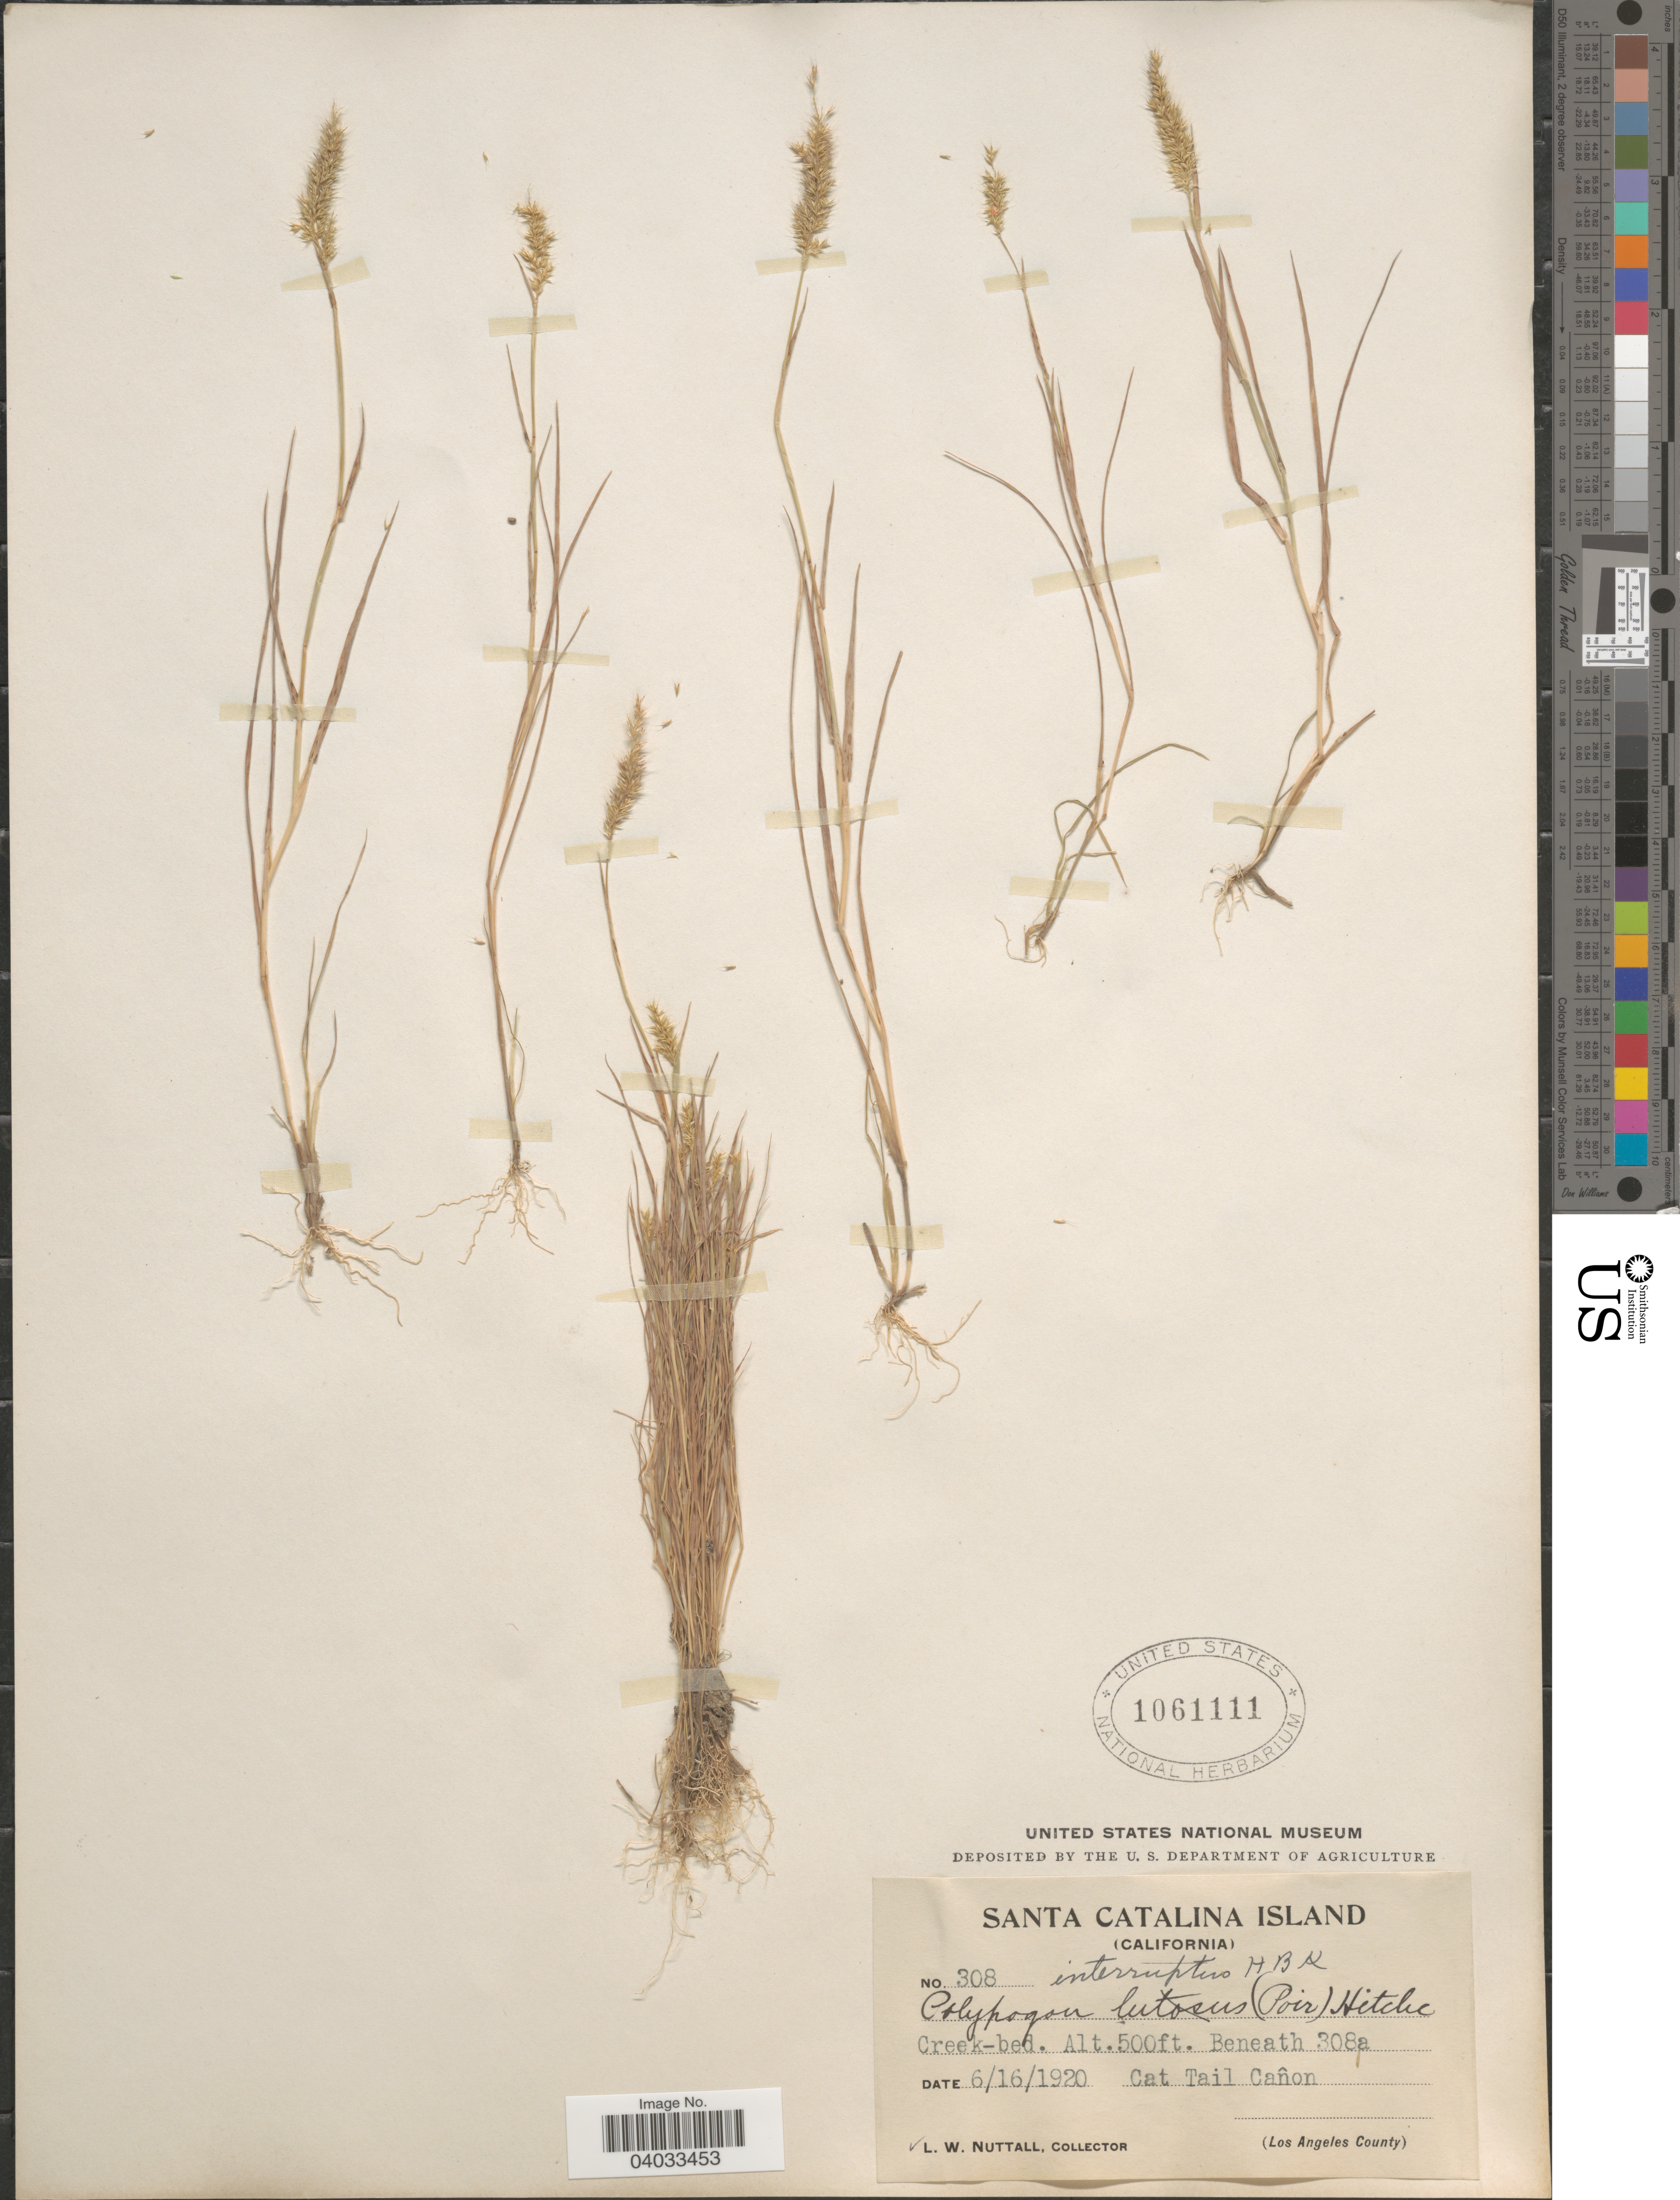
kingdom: Plantae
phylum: Tracheophyta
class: Liliopsida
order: Poales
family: Poaceae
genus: Polypogon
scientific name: Polypogon interruptus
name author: Kunth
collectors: L. W. Nuttall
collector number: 308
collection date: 1920-06-16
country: United States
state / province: California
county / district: Los Angeles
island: Santa Catalina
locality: Santa Catalina Island. Cat Tail Cañon. (Los Angeles County) [unsure placement].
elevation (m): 152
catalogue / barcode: US 1061111